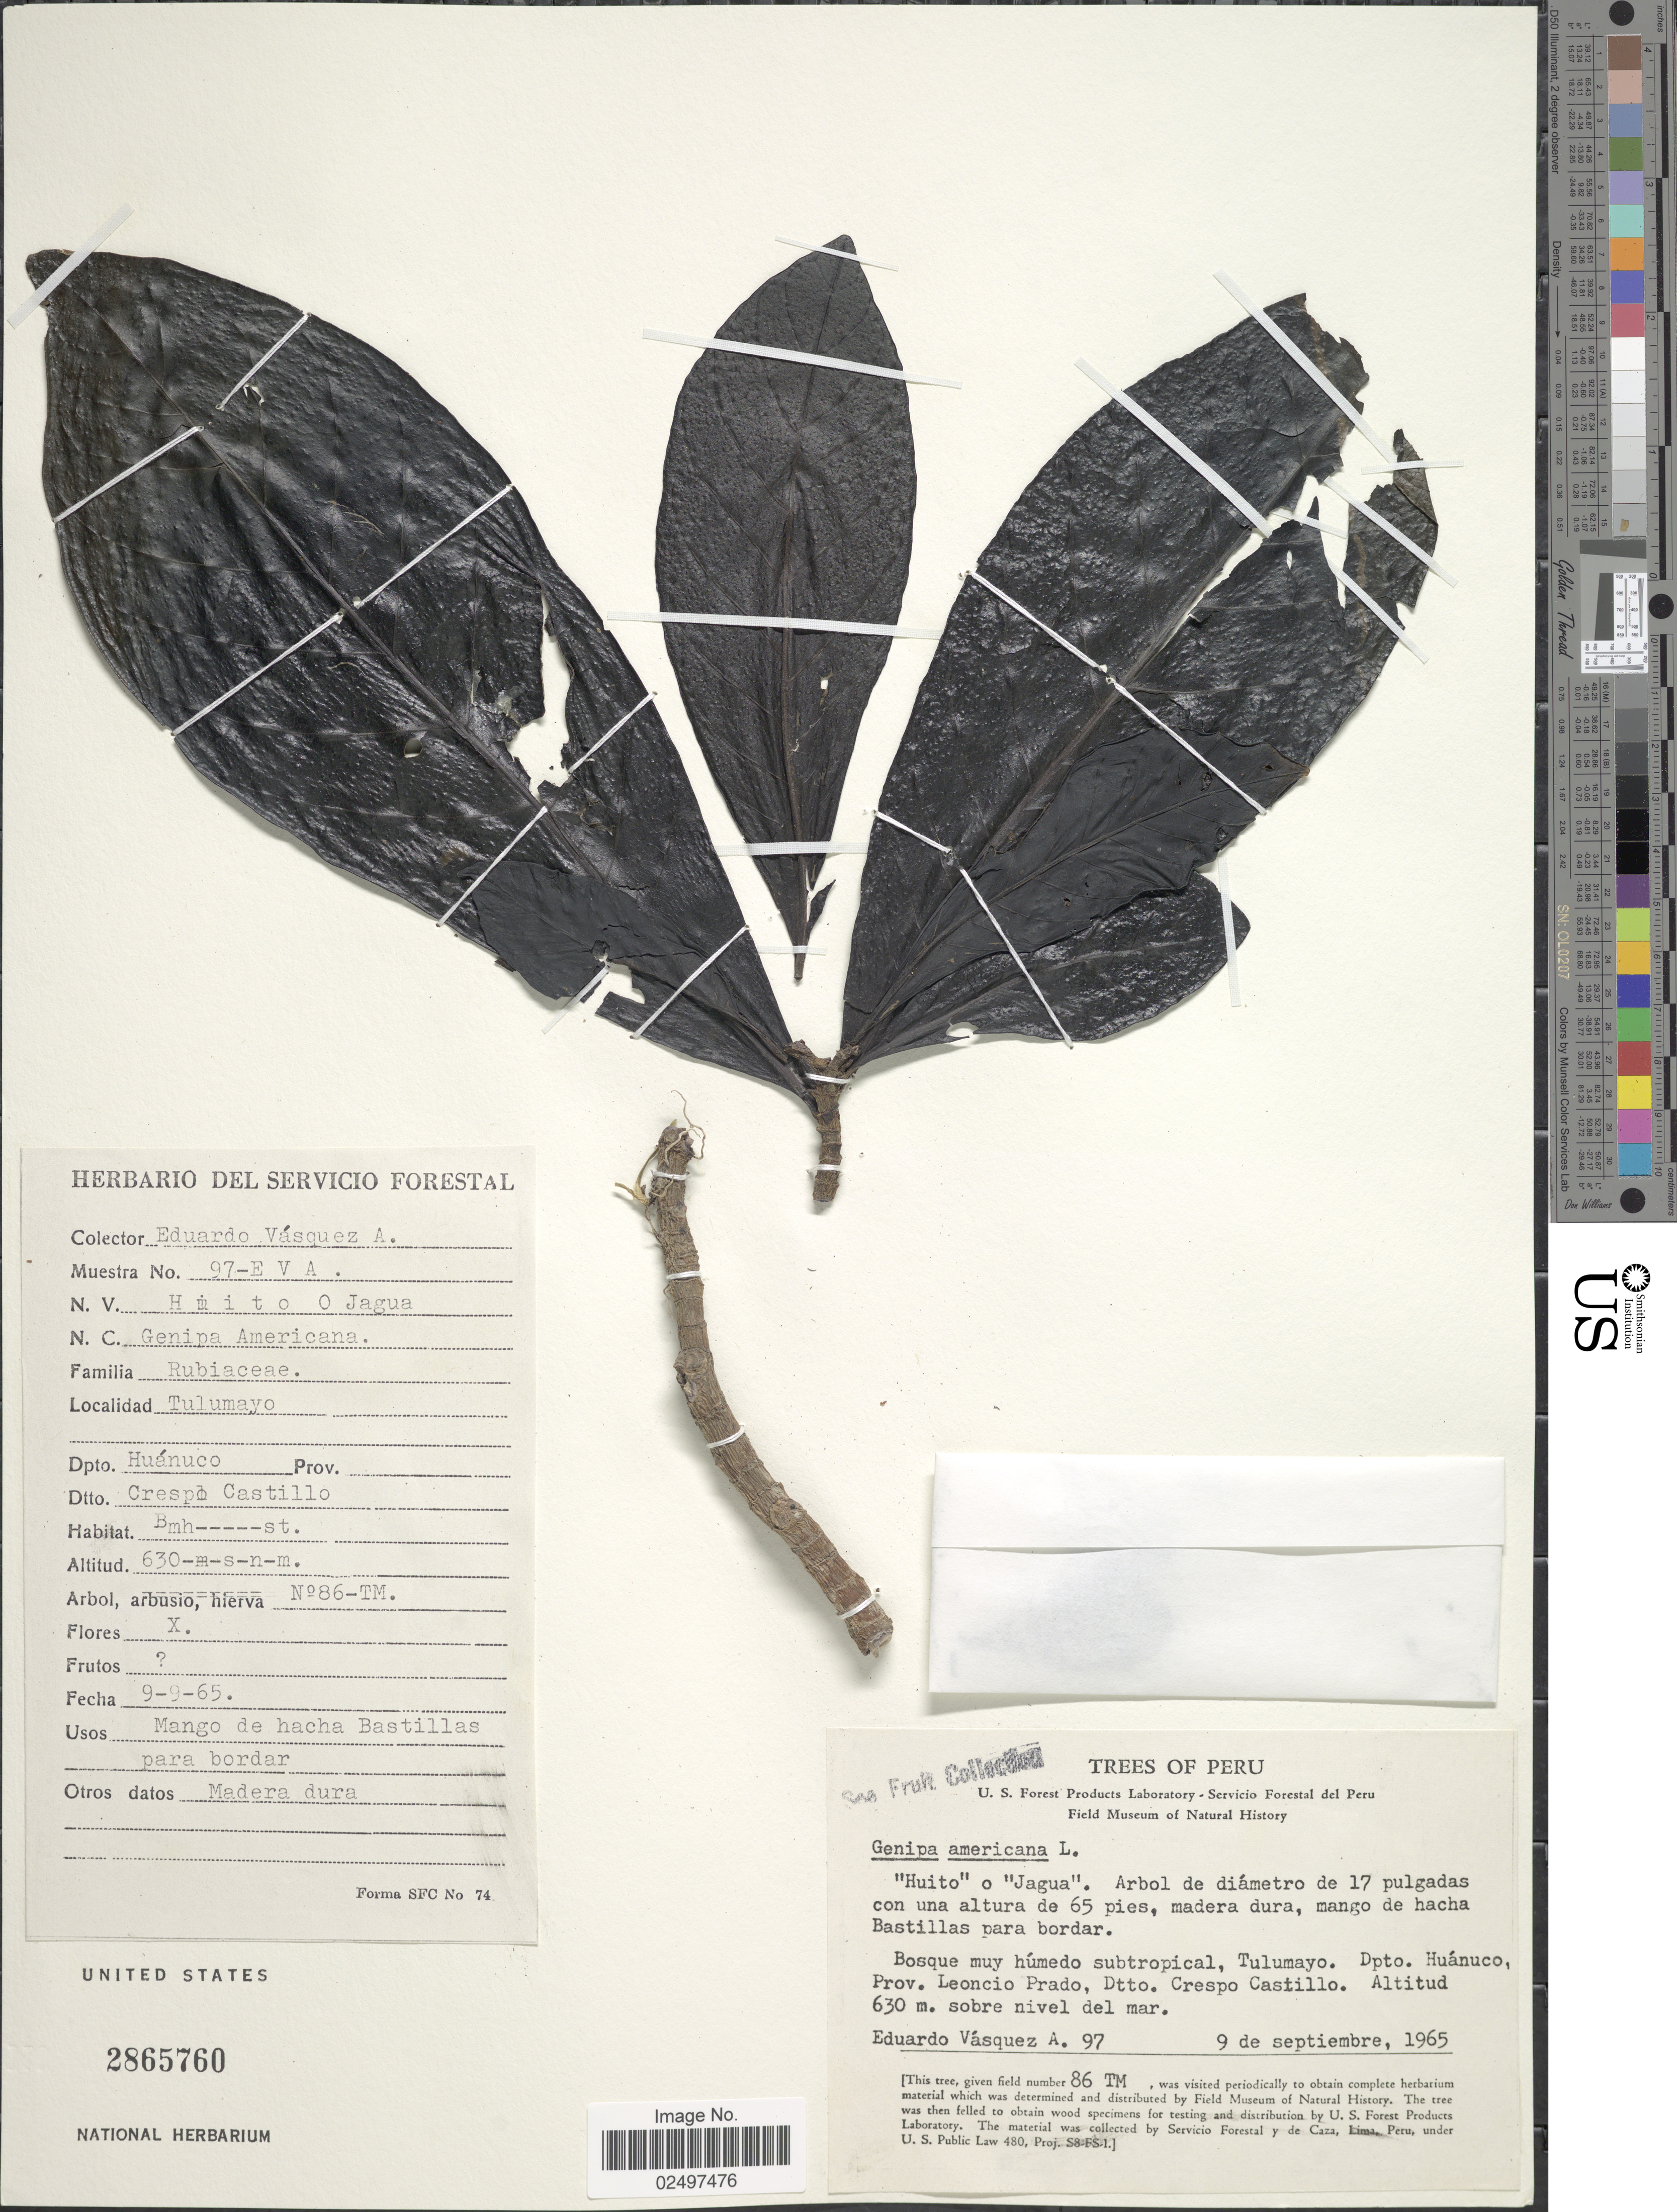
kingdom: Plantae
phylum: Tracheophyta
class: Magnoliopsida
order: Gentianales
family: Rubiaceae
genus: Genipa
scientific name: Genipa americana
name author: L.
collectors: E. Vasquez A.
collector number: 97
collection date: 1965-09-09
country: Peru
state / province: Huánuco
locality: Bosque humedo subtropical, Tulumayo. Dpto. Huanuco, Prov. Leoncio Prado, Dtto. Crespo Castillo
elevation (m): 630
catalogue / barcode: US 2865760